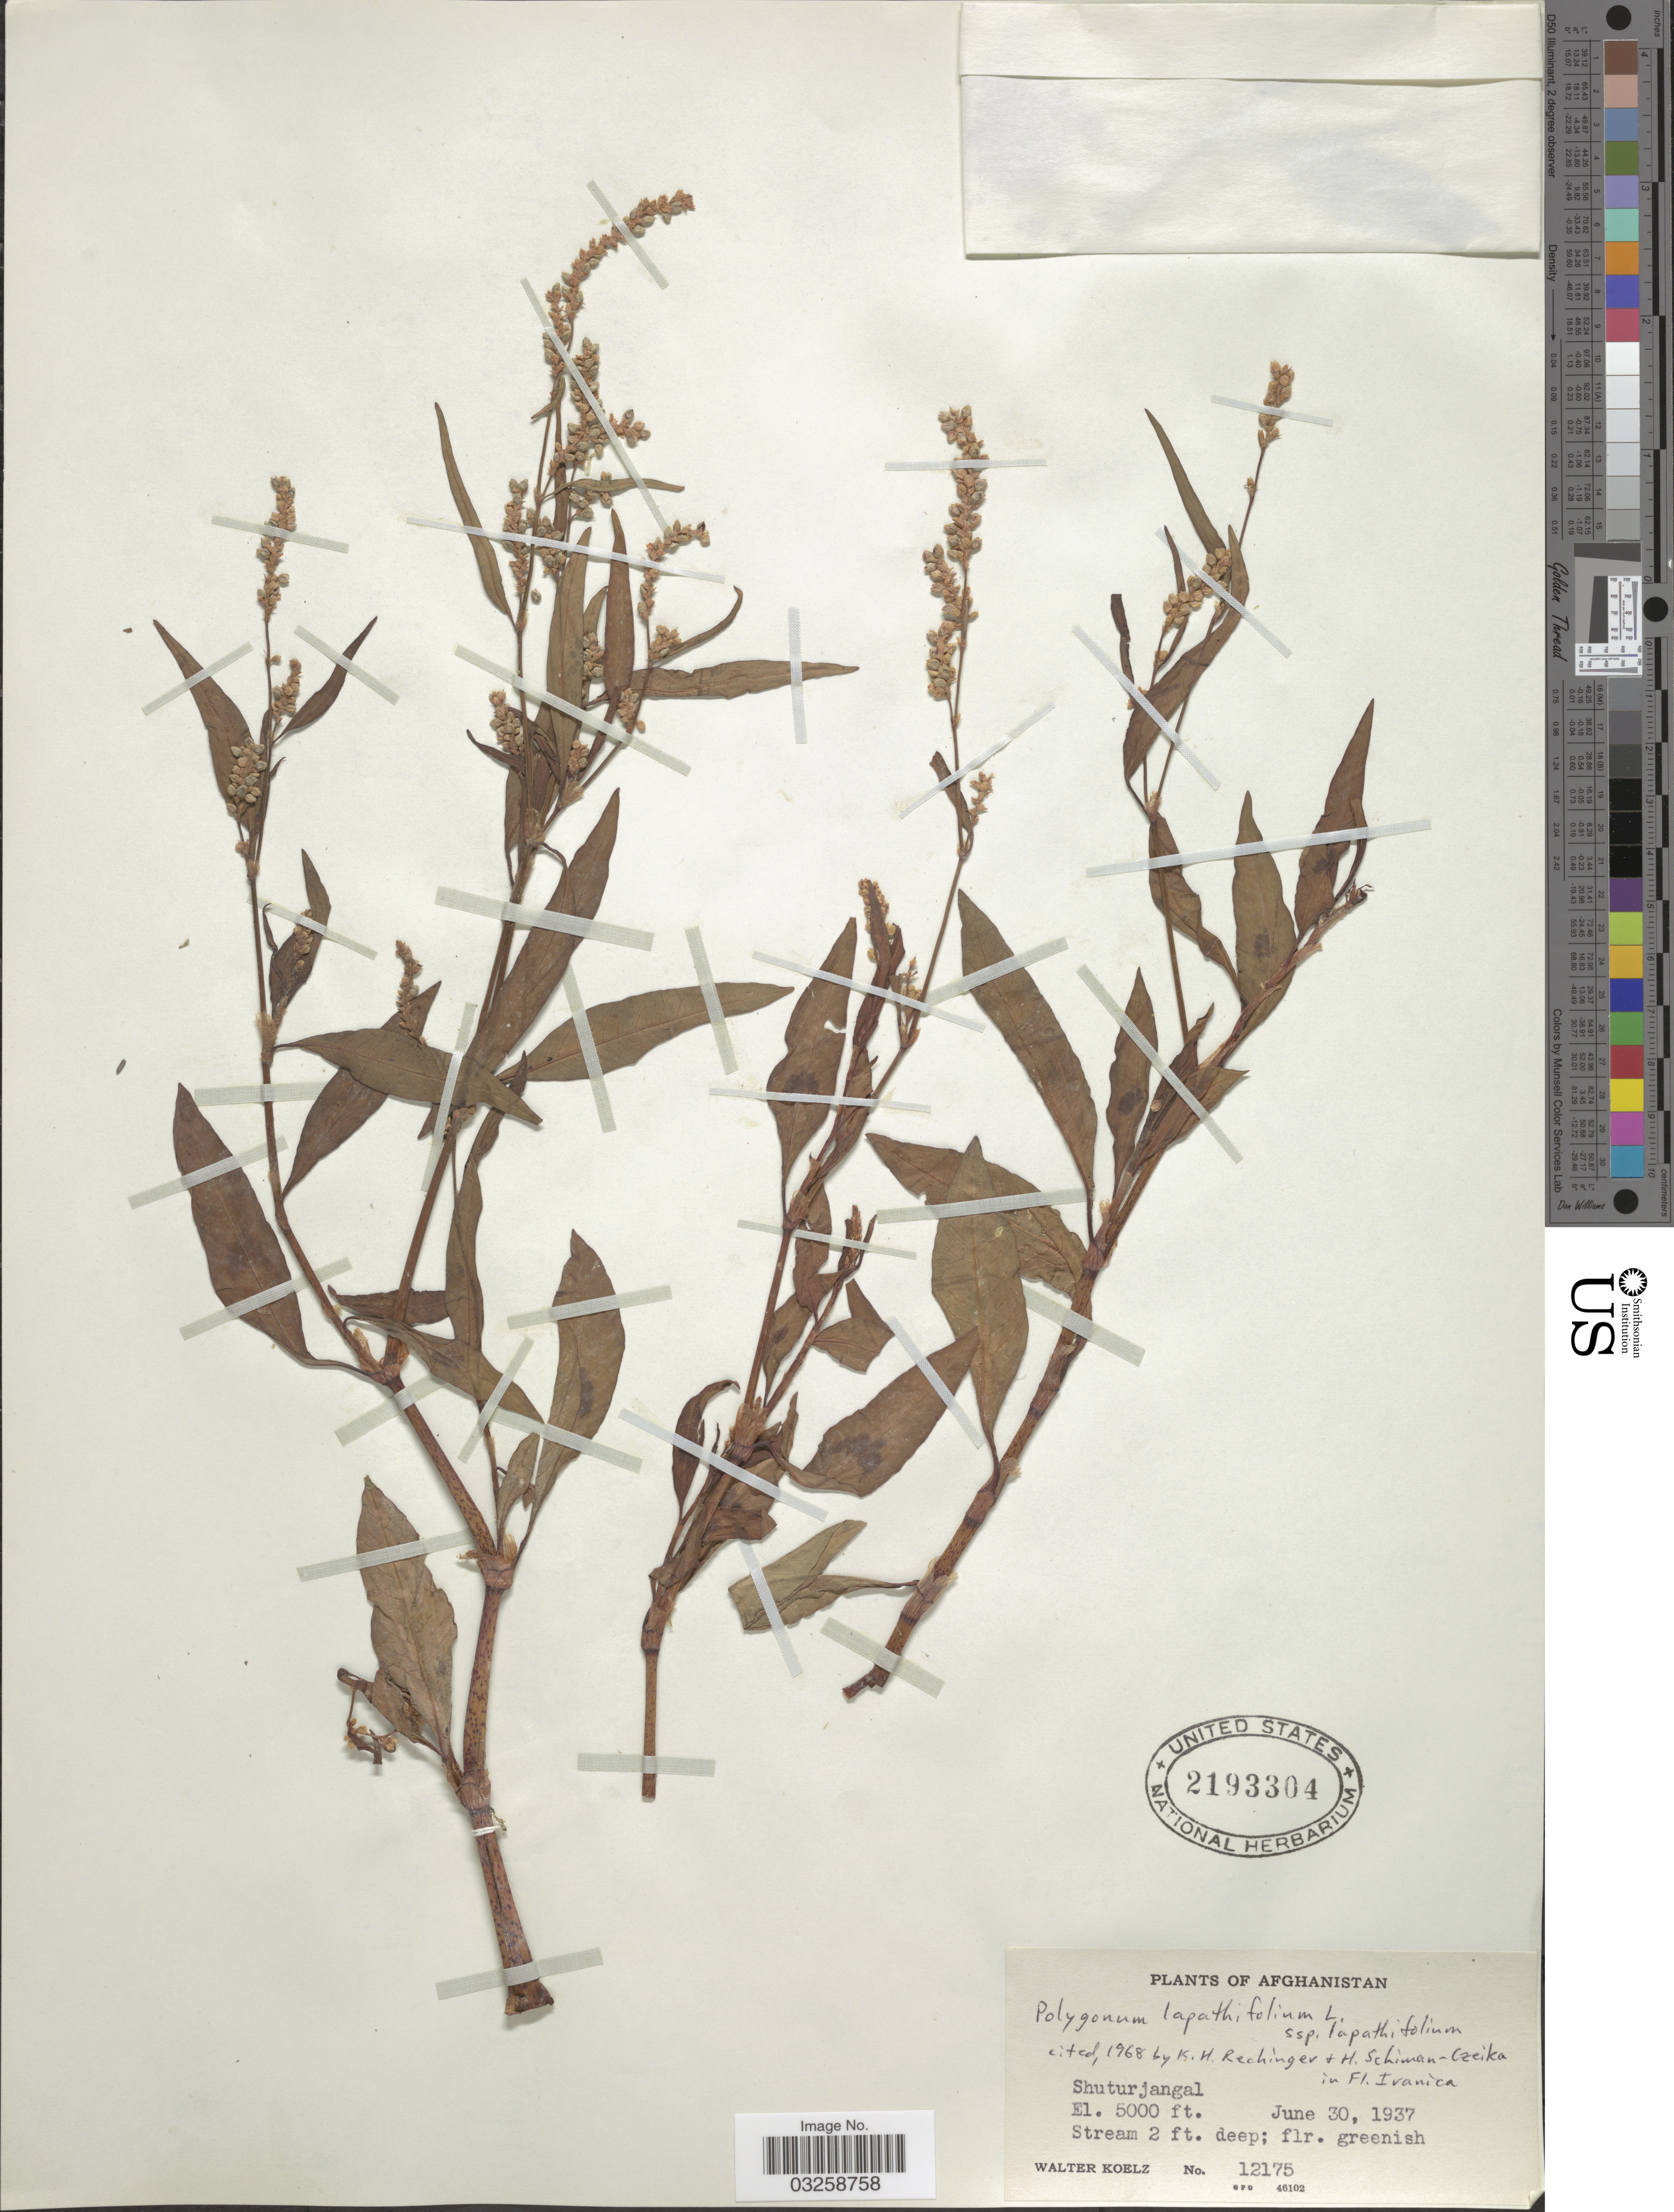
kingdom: Plantae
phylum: Tracheophyta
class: Magnoliopsida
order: Caryophyllales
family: Polygonaceae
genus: Polygonum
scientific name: Polygonum lapathifolium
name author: L.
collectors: W. N. Koelz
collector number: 12175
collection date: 1937-06-30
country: Afghanistan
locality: Shuturjangal.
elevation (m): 1524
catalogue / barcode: US 2193304